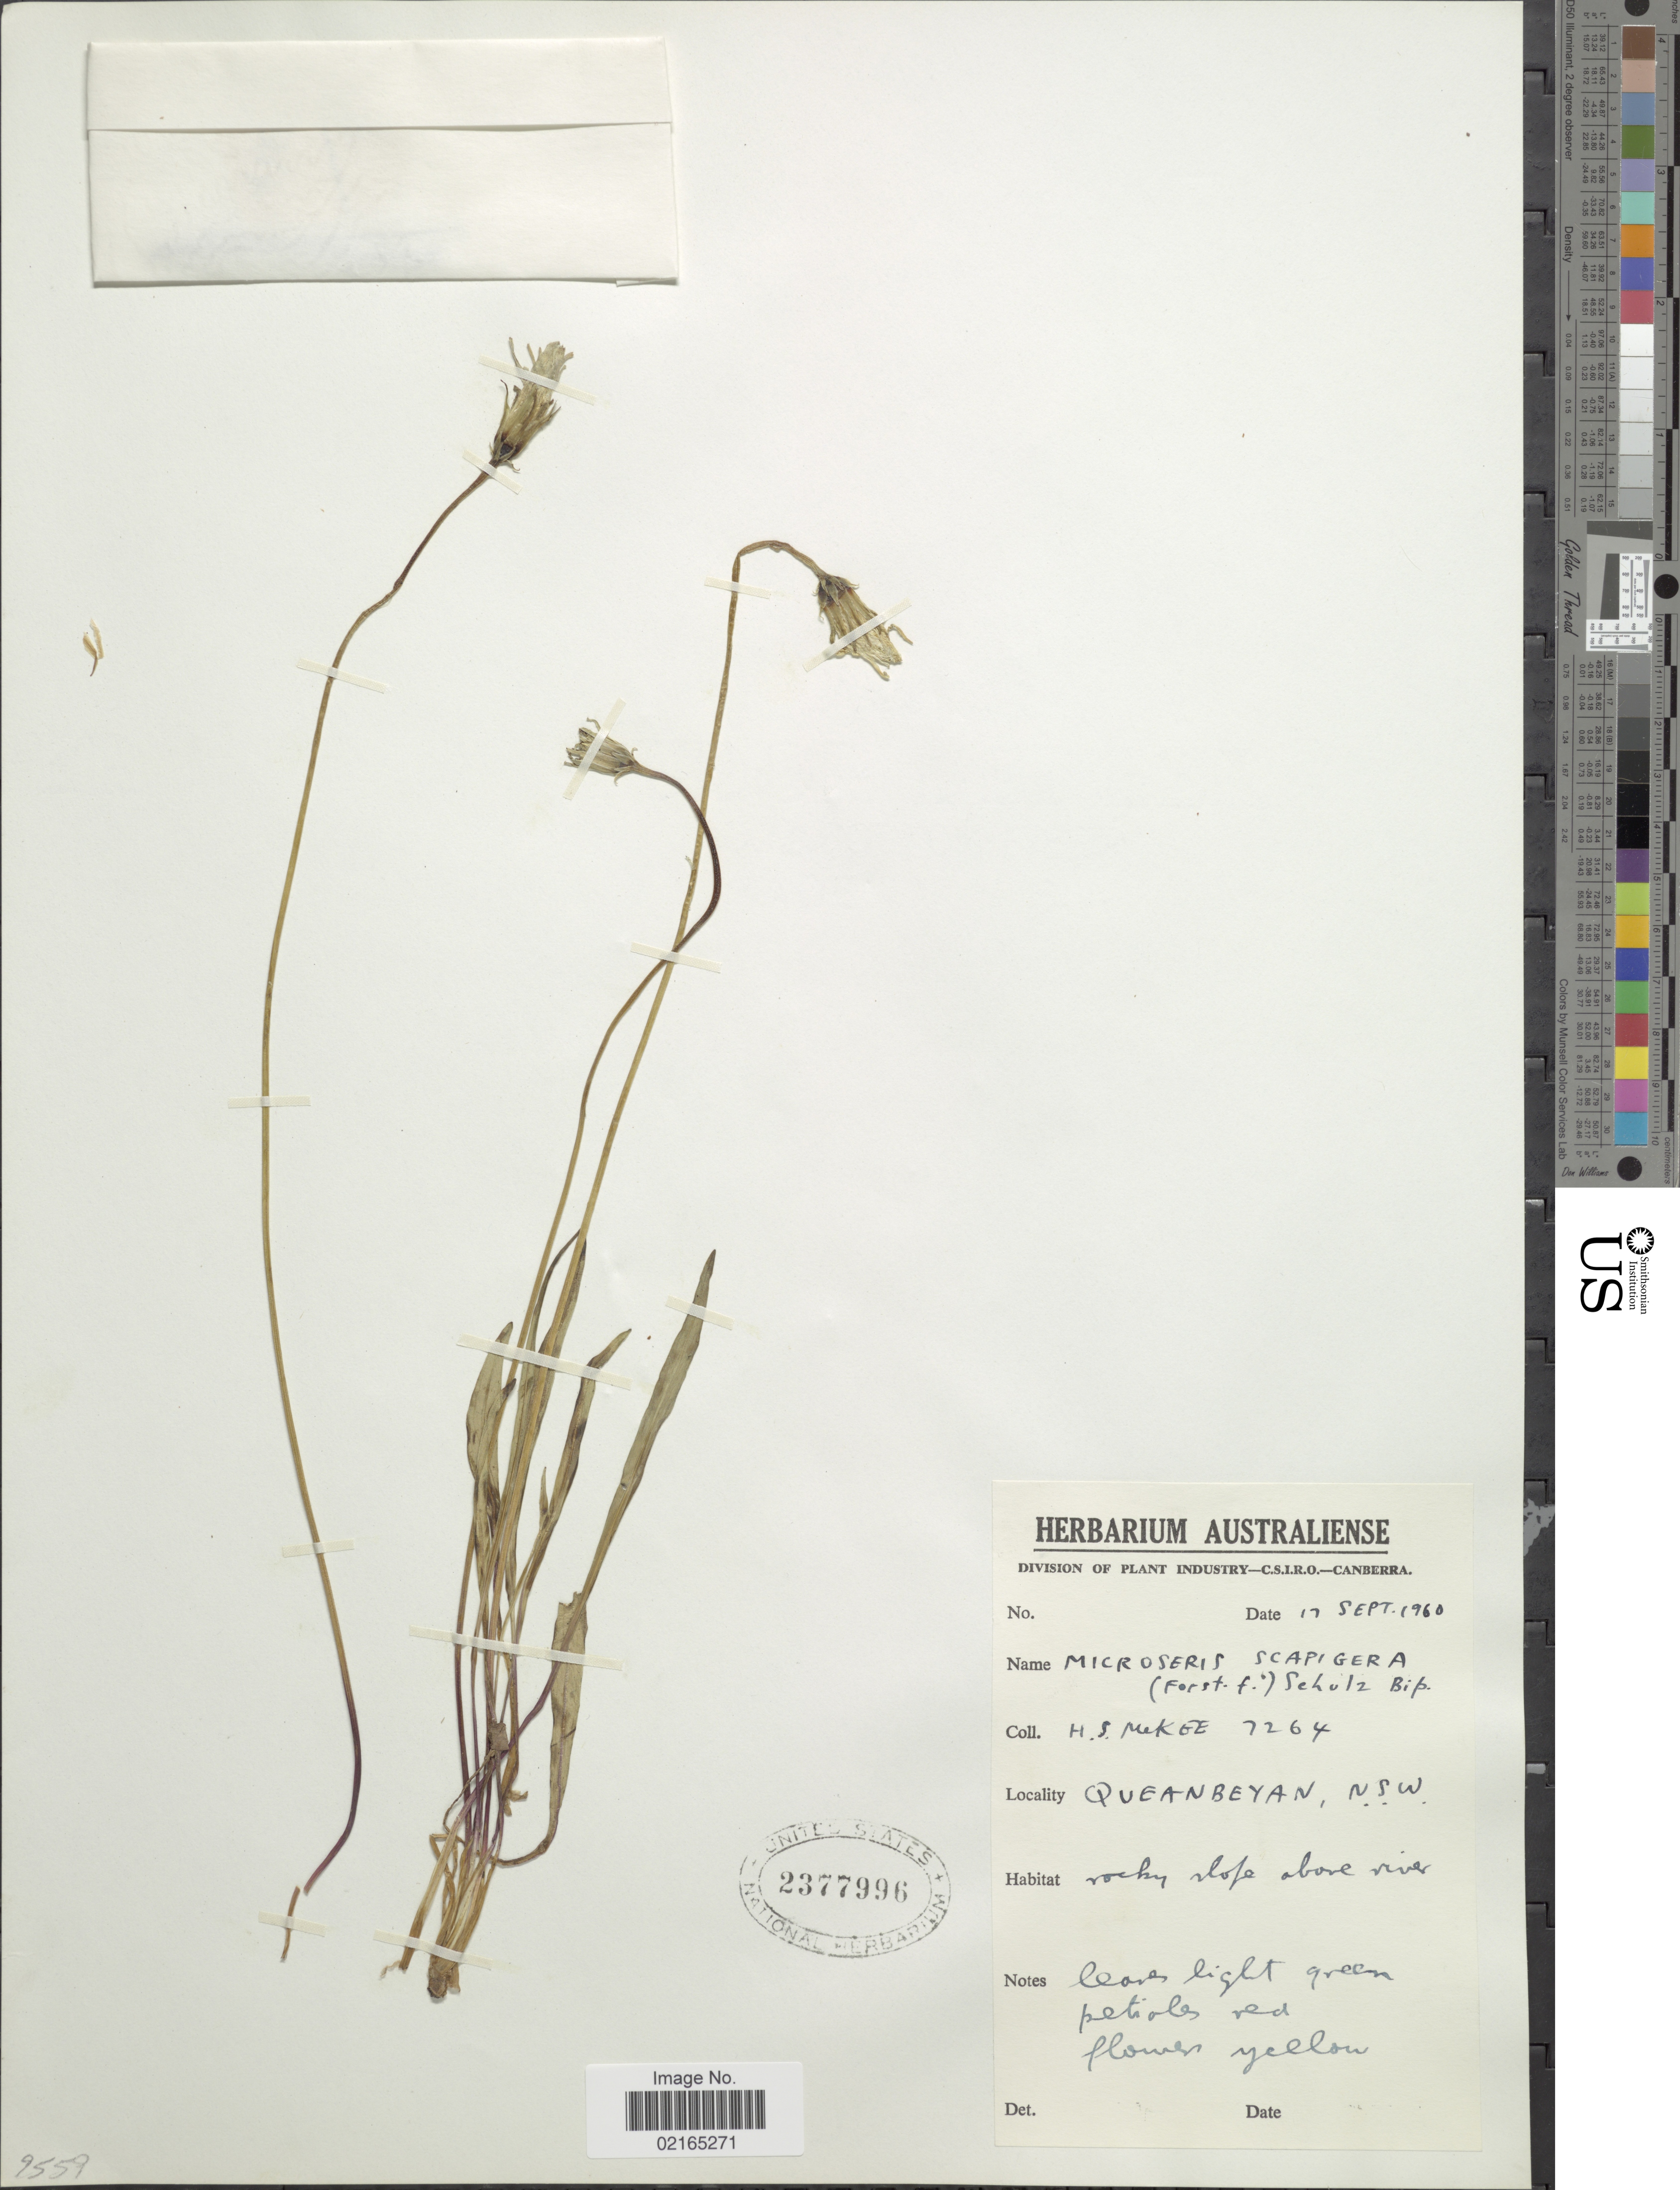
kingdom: Plantae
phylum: Tracheophyta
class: Magnoliopsida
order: Asterales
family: Asteraceae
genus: Microseris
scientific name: Microseris scapigera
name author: (Sol. ex A. Cunn.) Sch. Bip.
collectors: H. S. McKee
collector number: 7264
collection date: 1960-09-17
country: Australia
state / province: New South Wales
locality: Queanbeyan, rocky slope above river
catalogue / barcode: US 2377996